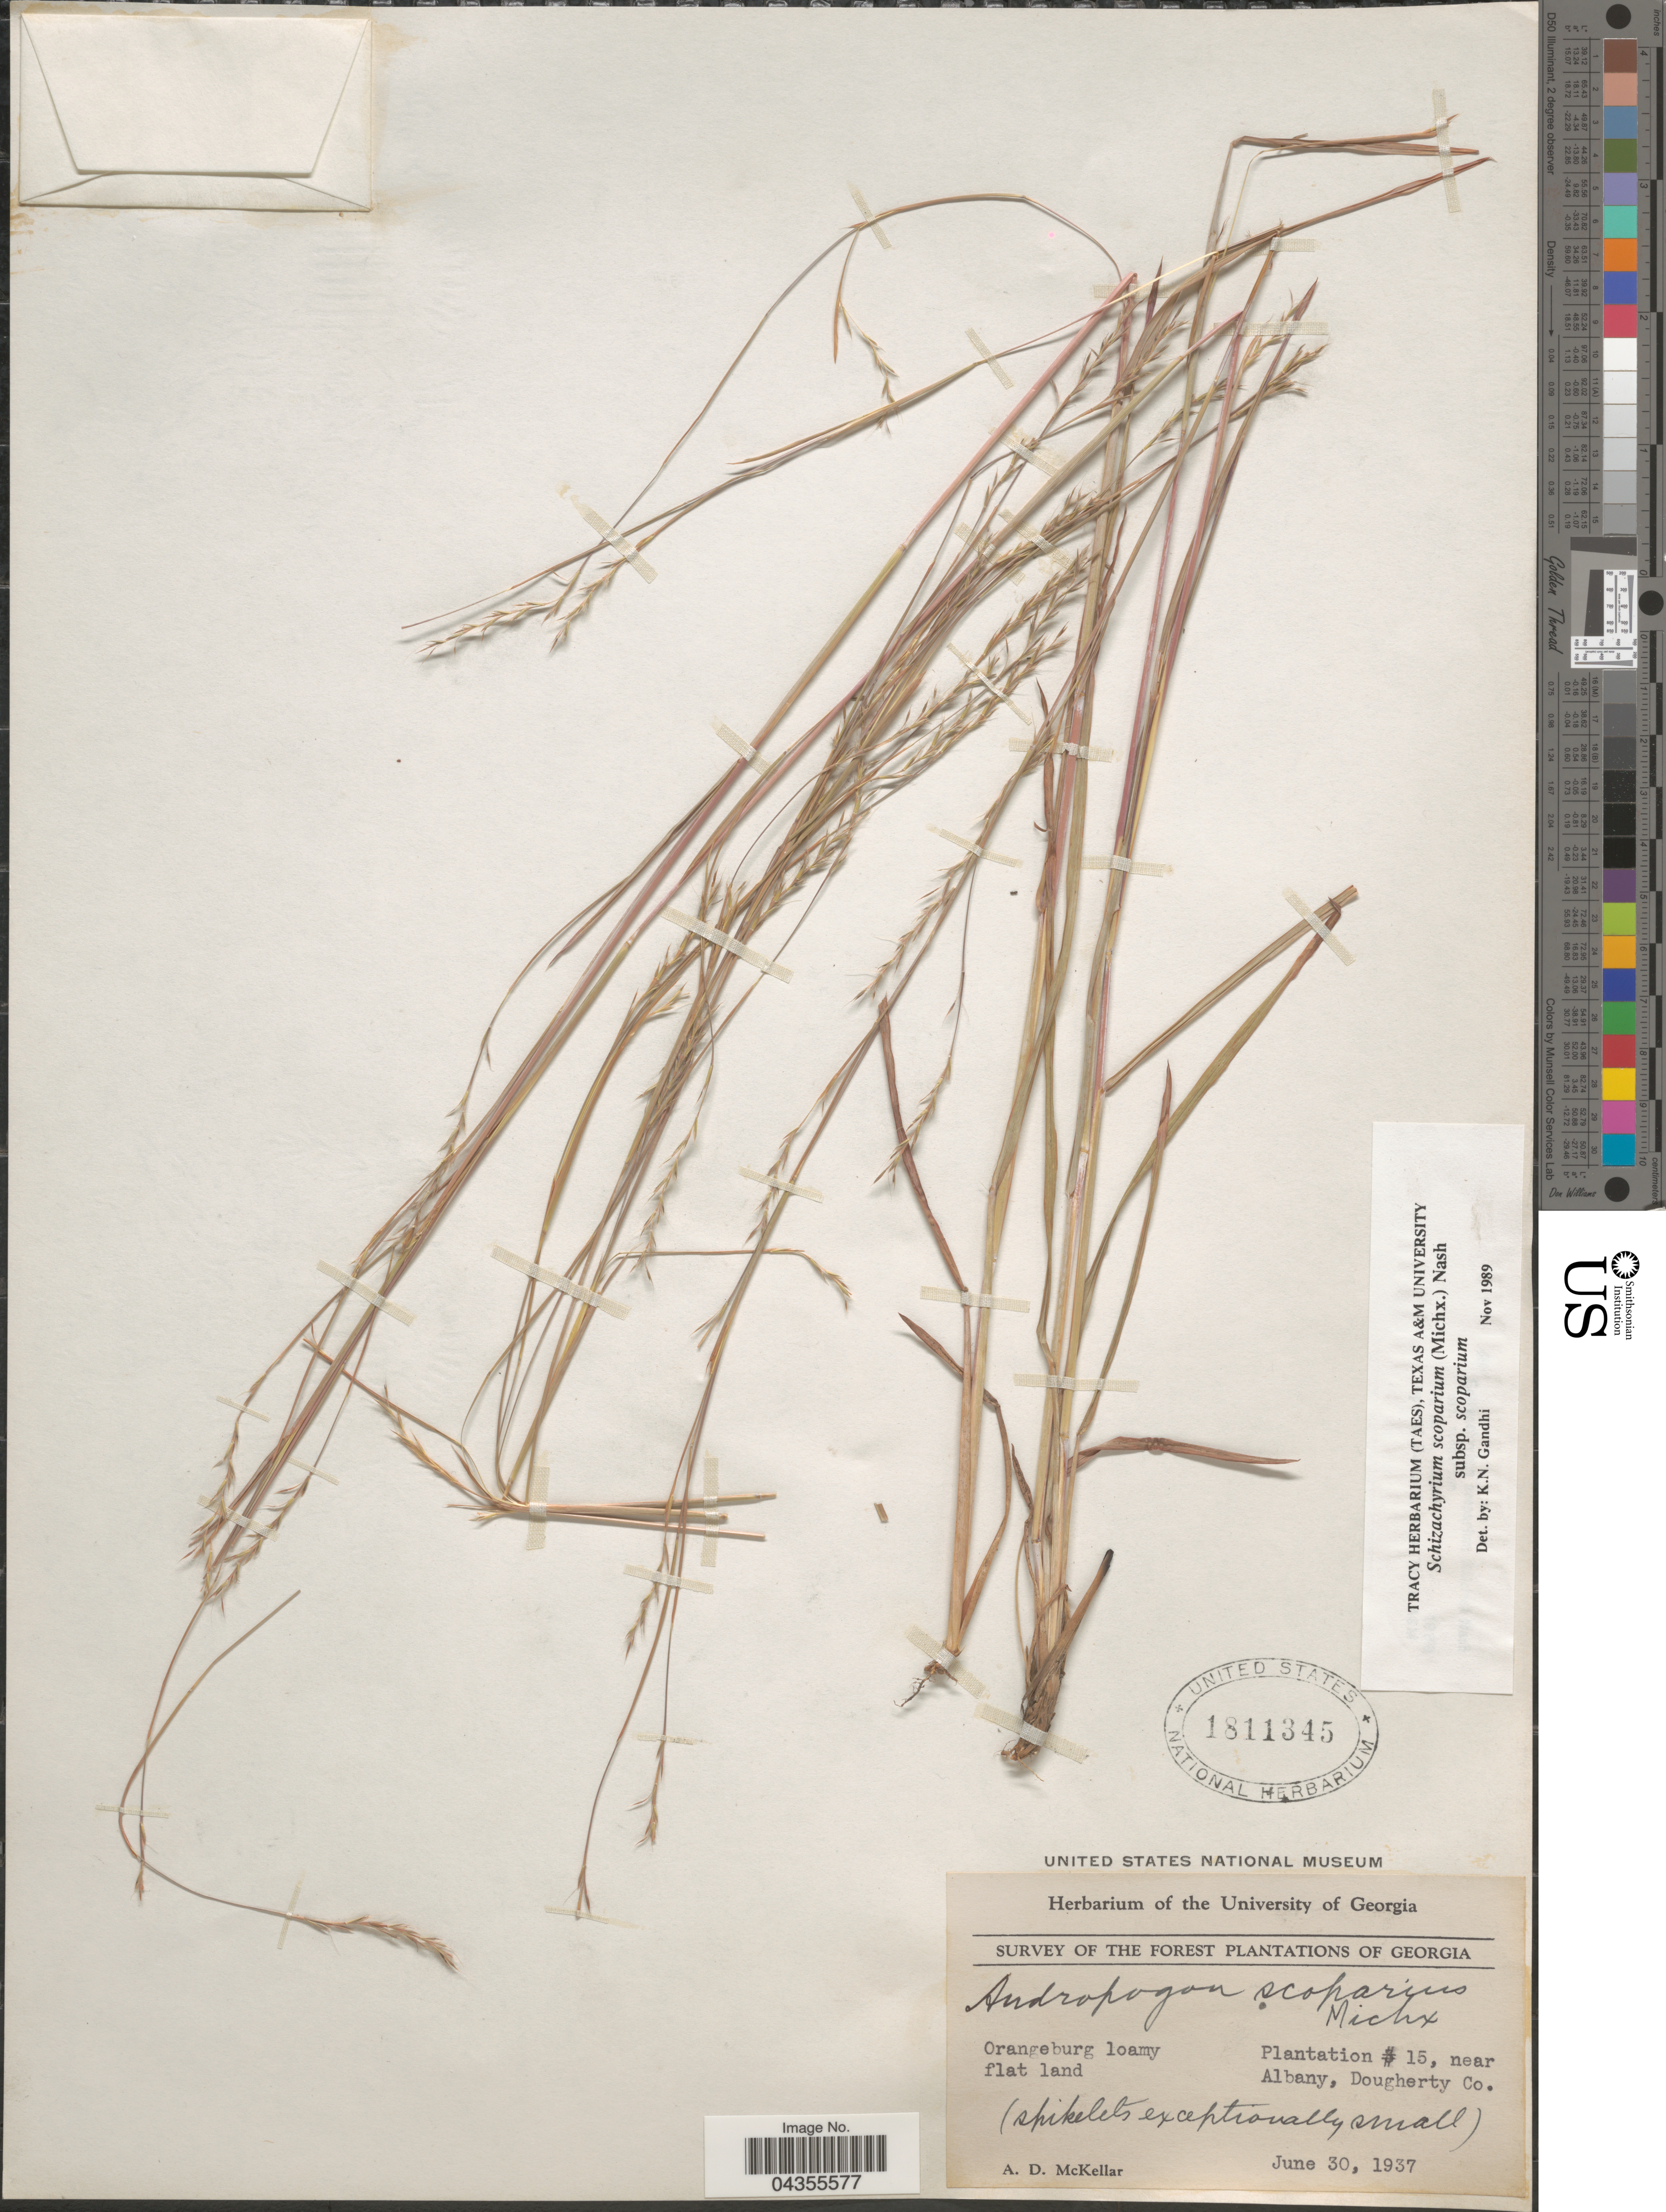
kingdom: Plantae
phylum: Tracheophyta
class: Liliopsida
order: Poales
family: Poaceae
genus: Schizachyrium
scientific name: Schizachyrium scoparium var. scoparium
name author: (Michx.) Nash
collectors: A. McKellar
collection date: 1937-06-30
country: United States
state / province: Georgia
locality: Survey of the Forest Plantation of Georgia. Plantation #15, near Albany, Dougherty Co.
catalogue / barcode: US 1811345